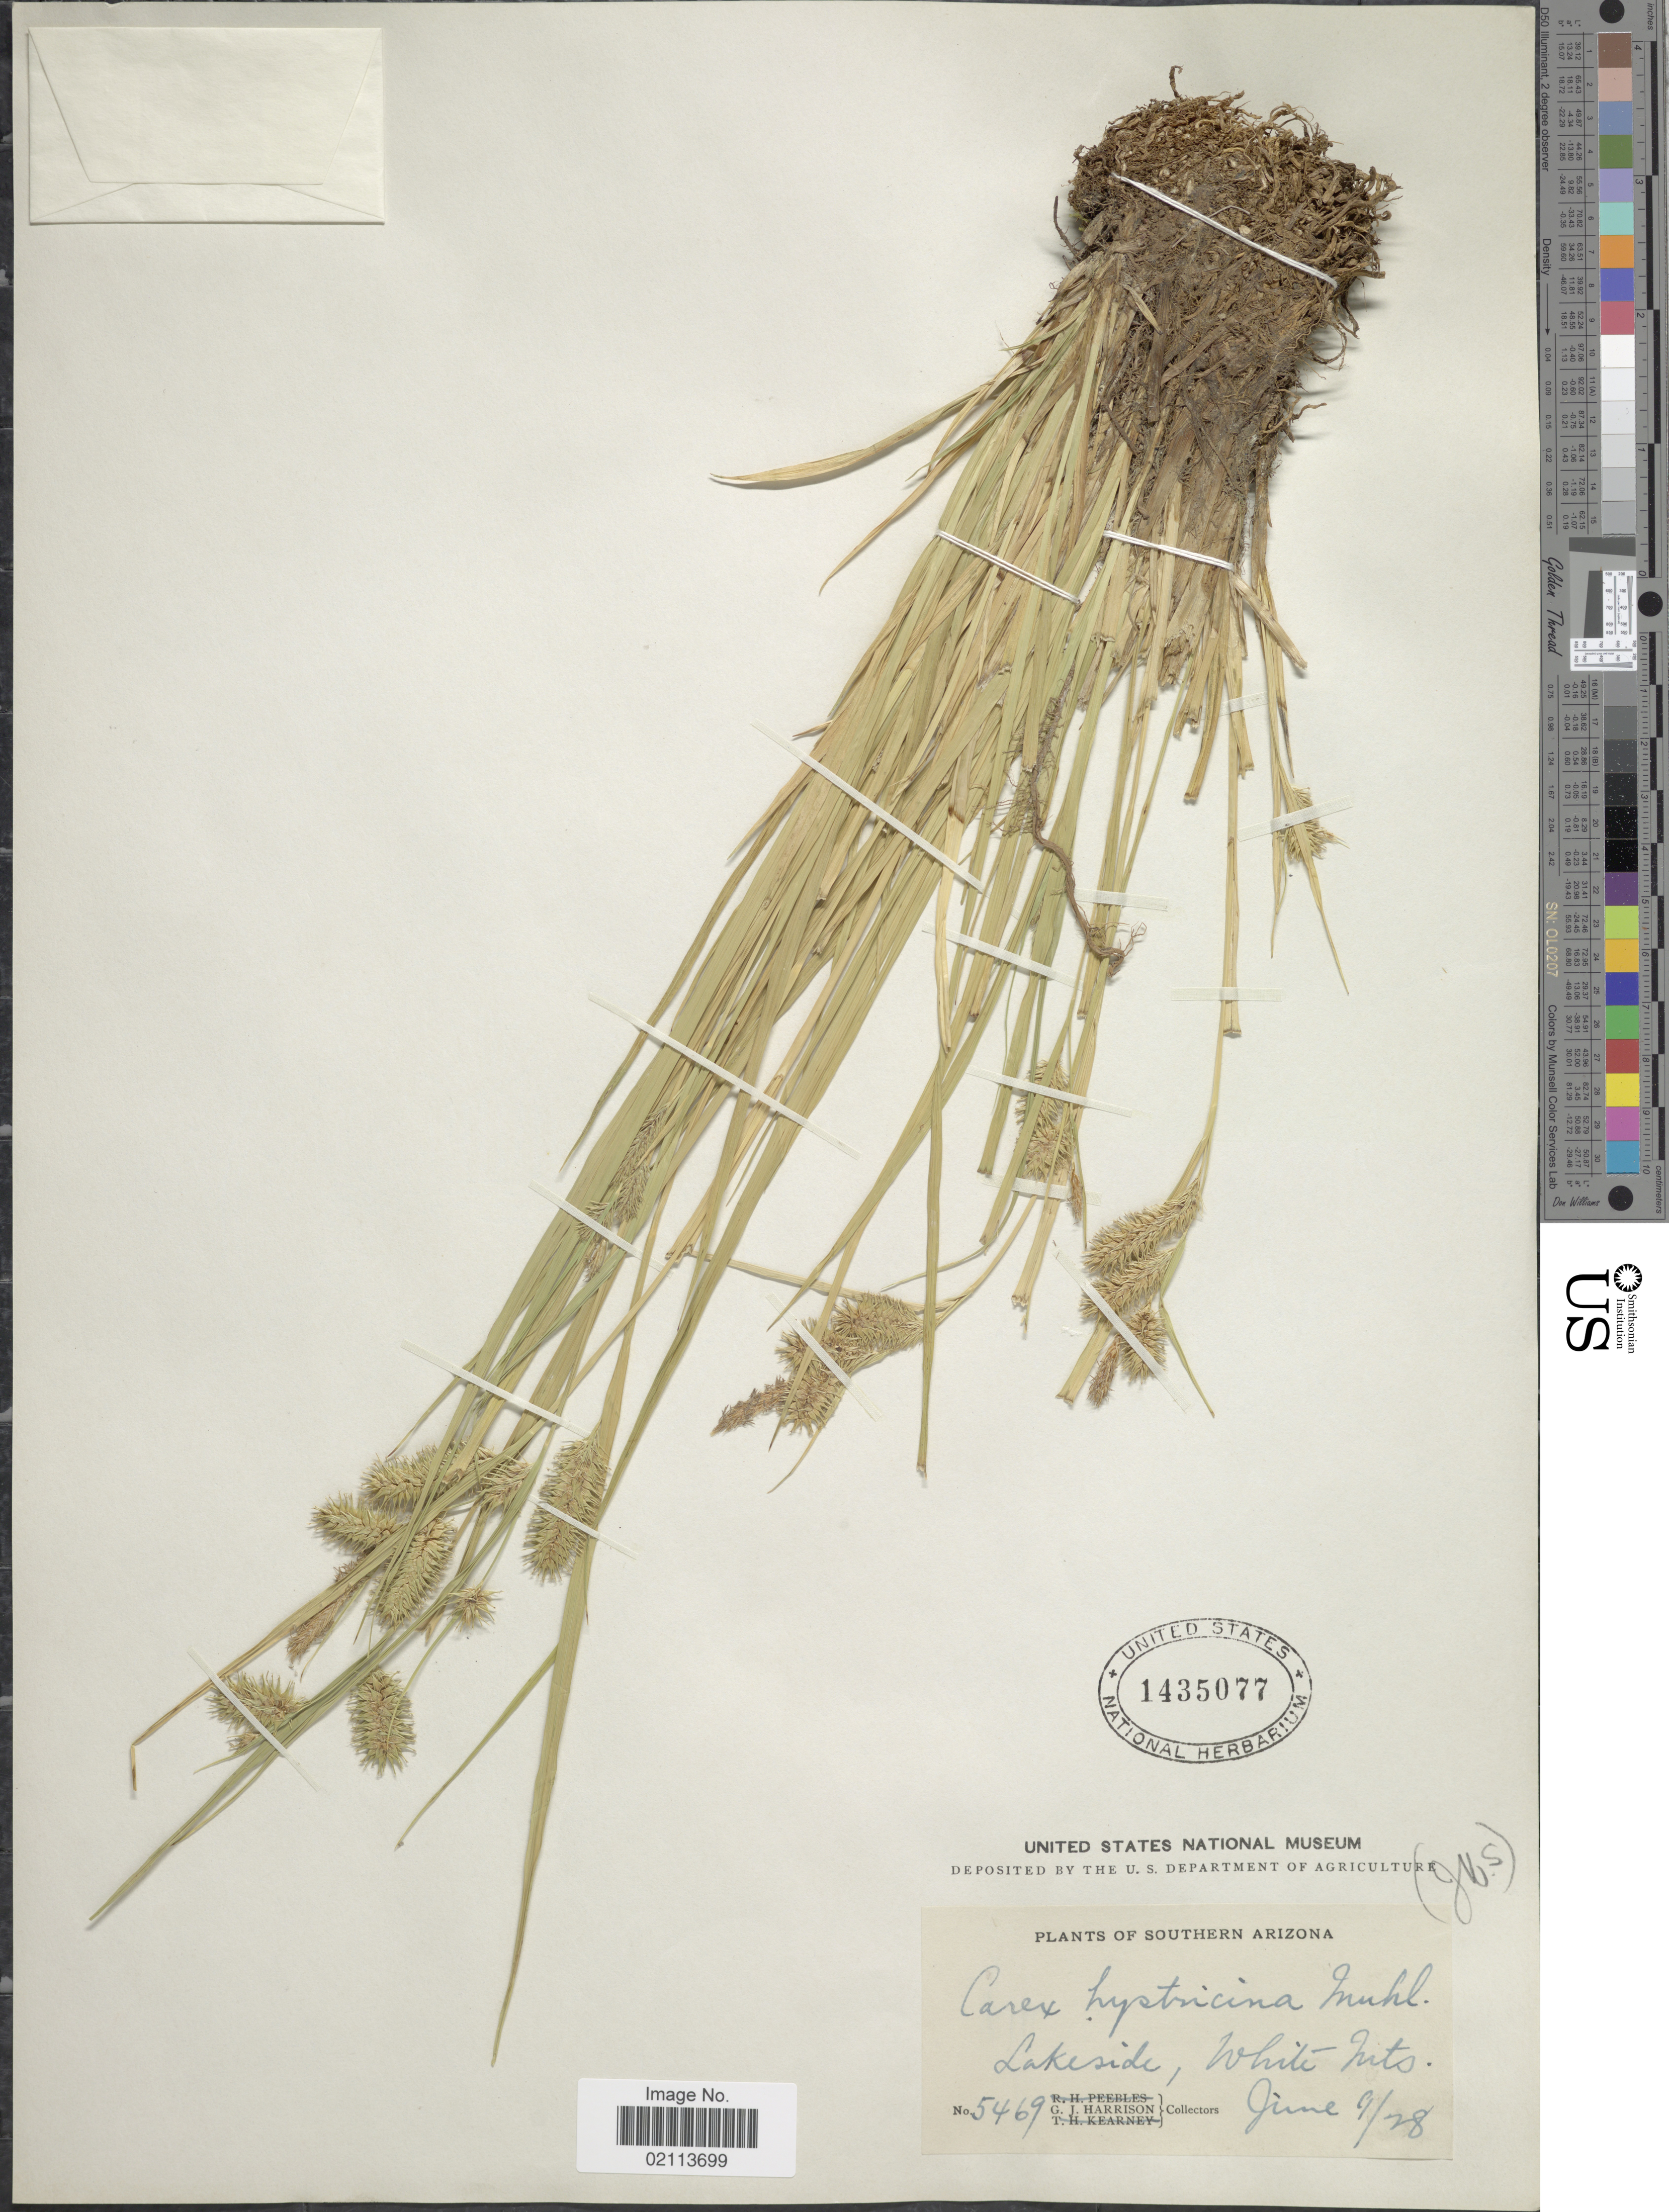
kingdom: Plantae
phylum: Tracheophyta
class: Liliopsida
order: Poales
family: Cyperaceae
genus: Carex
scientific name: Carex hystericina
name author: Muhl. ex Willd.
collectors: G. J. Harrison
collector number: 5469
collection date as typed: Transcribed d/m/y: 9/6/28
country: United States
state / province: Arizona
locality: Southern Arizona, Lakeside, White Mts.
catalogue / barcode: US 1435077